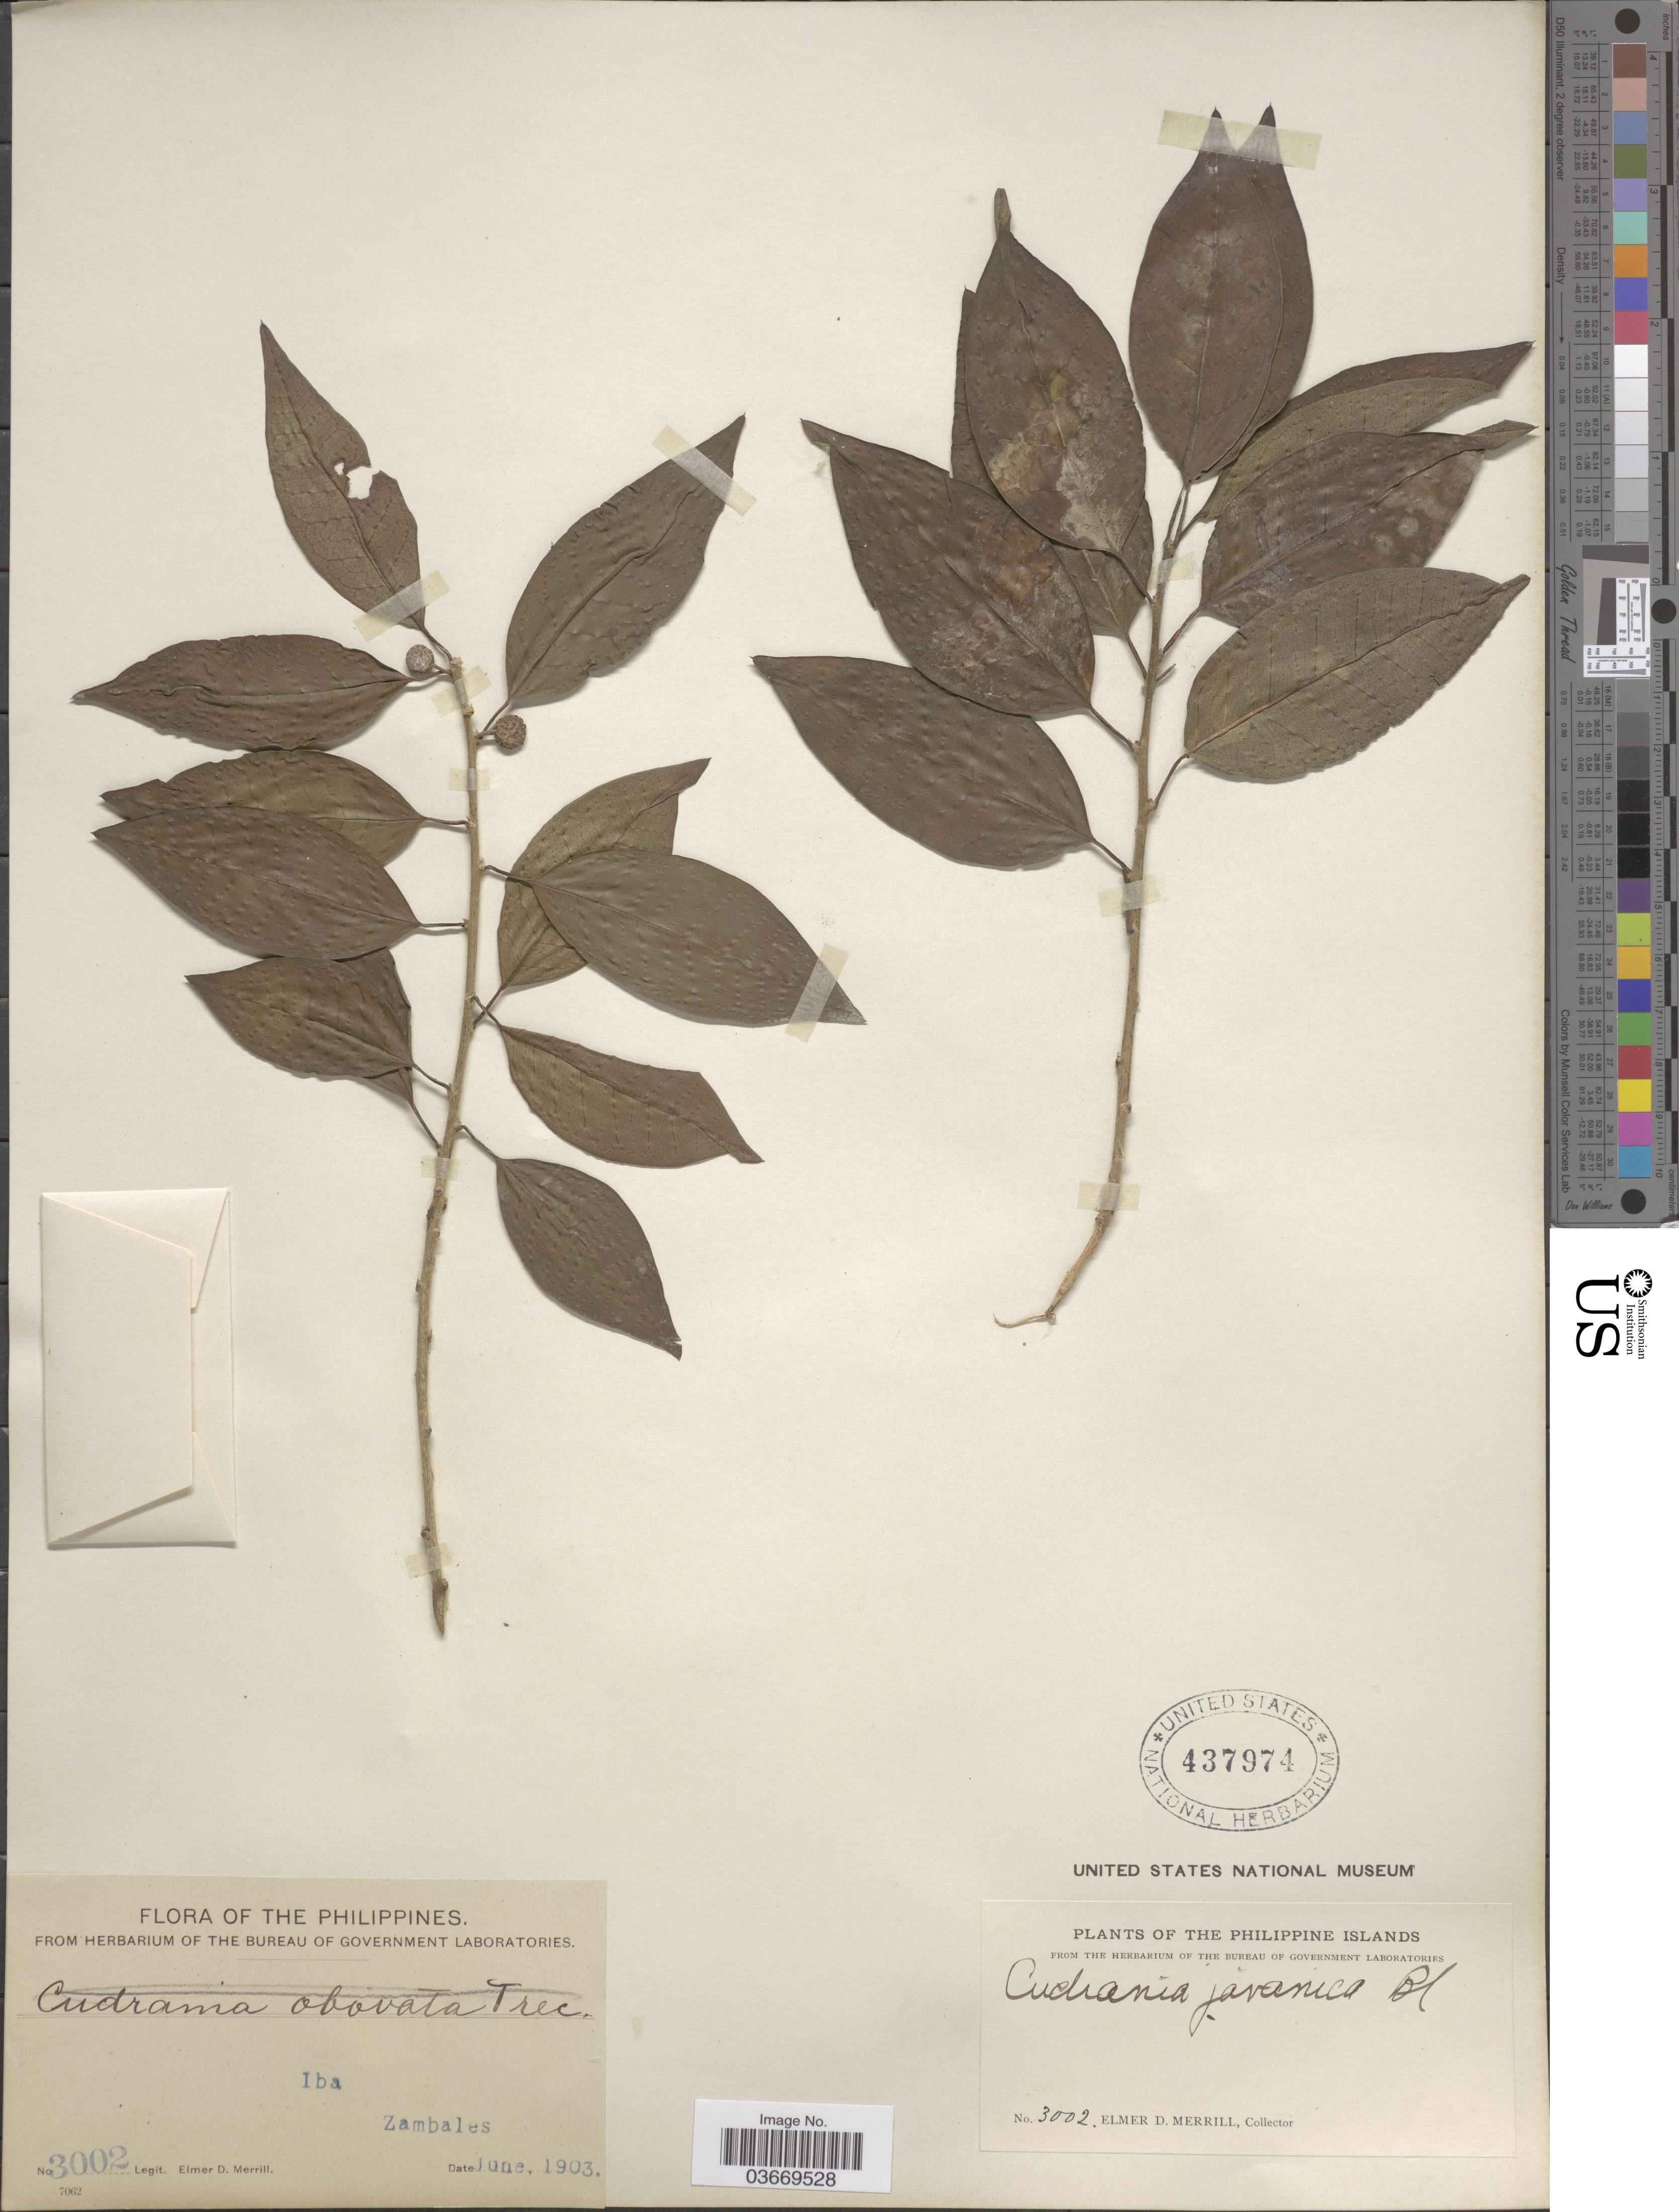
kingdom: Plantae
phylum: Tracheophyta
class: Magnoliopsida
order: Rosales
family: Moraceae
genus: Maclura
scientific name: Maclura cochinchinensis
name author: (Lour.) Corner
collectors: E. D. Merrill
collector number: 3002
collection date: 1903-06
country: Philippines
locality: The Philippine Islands. Iba, Zambales.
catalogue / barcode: US 437974